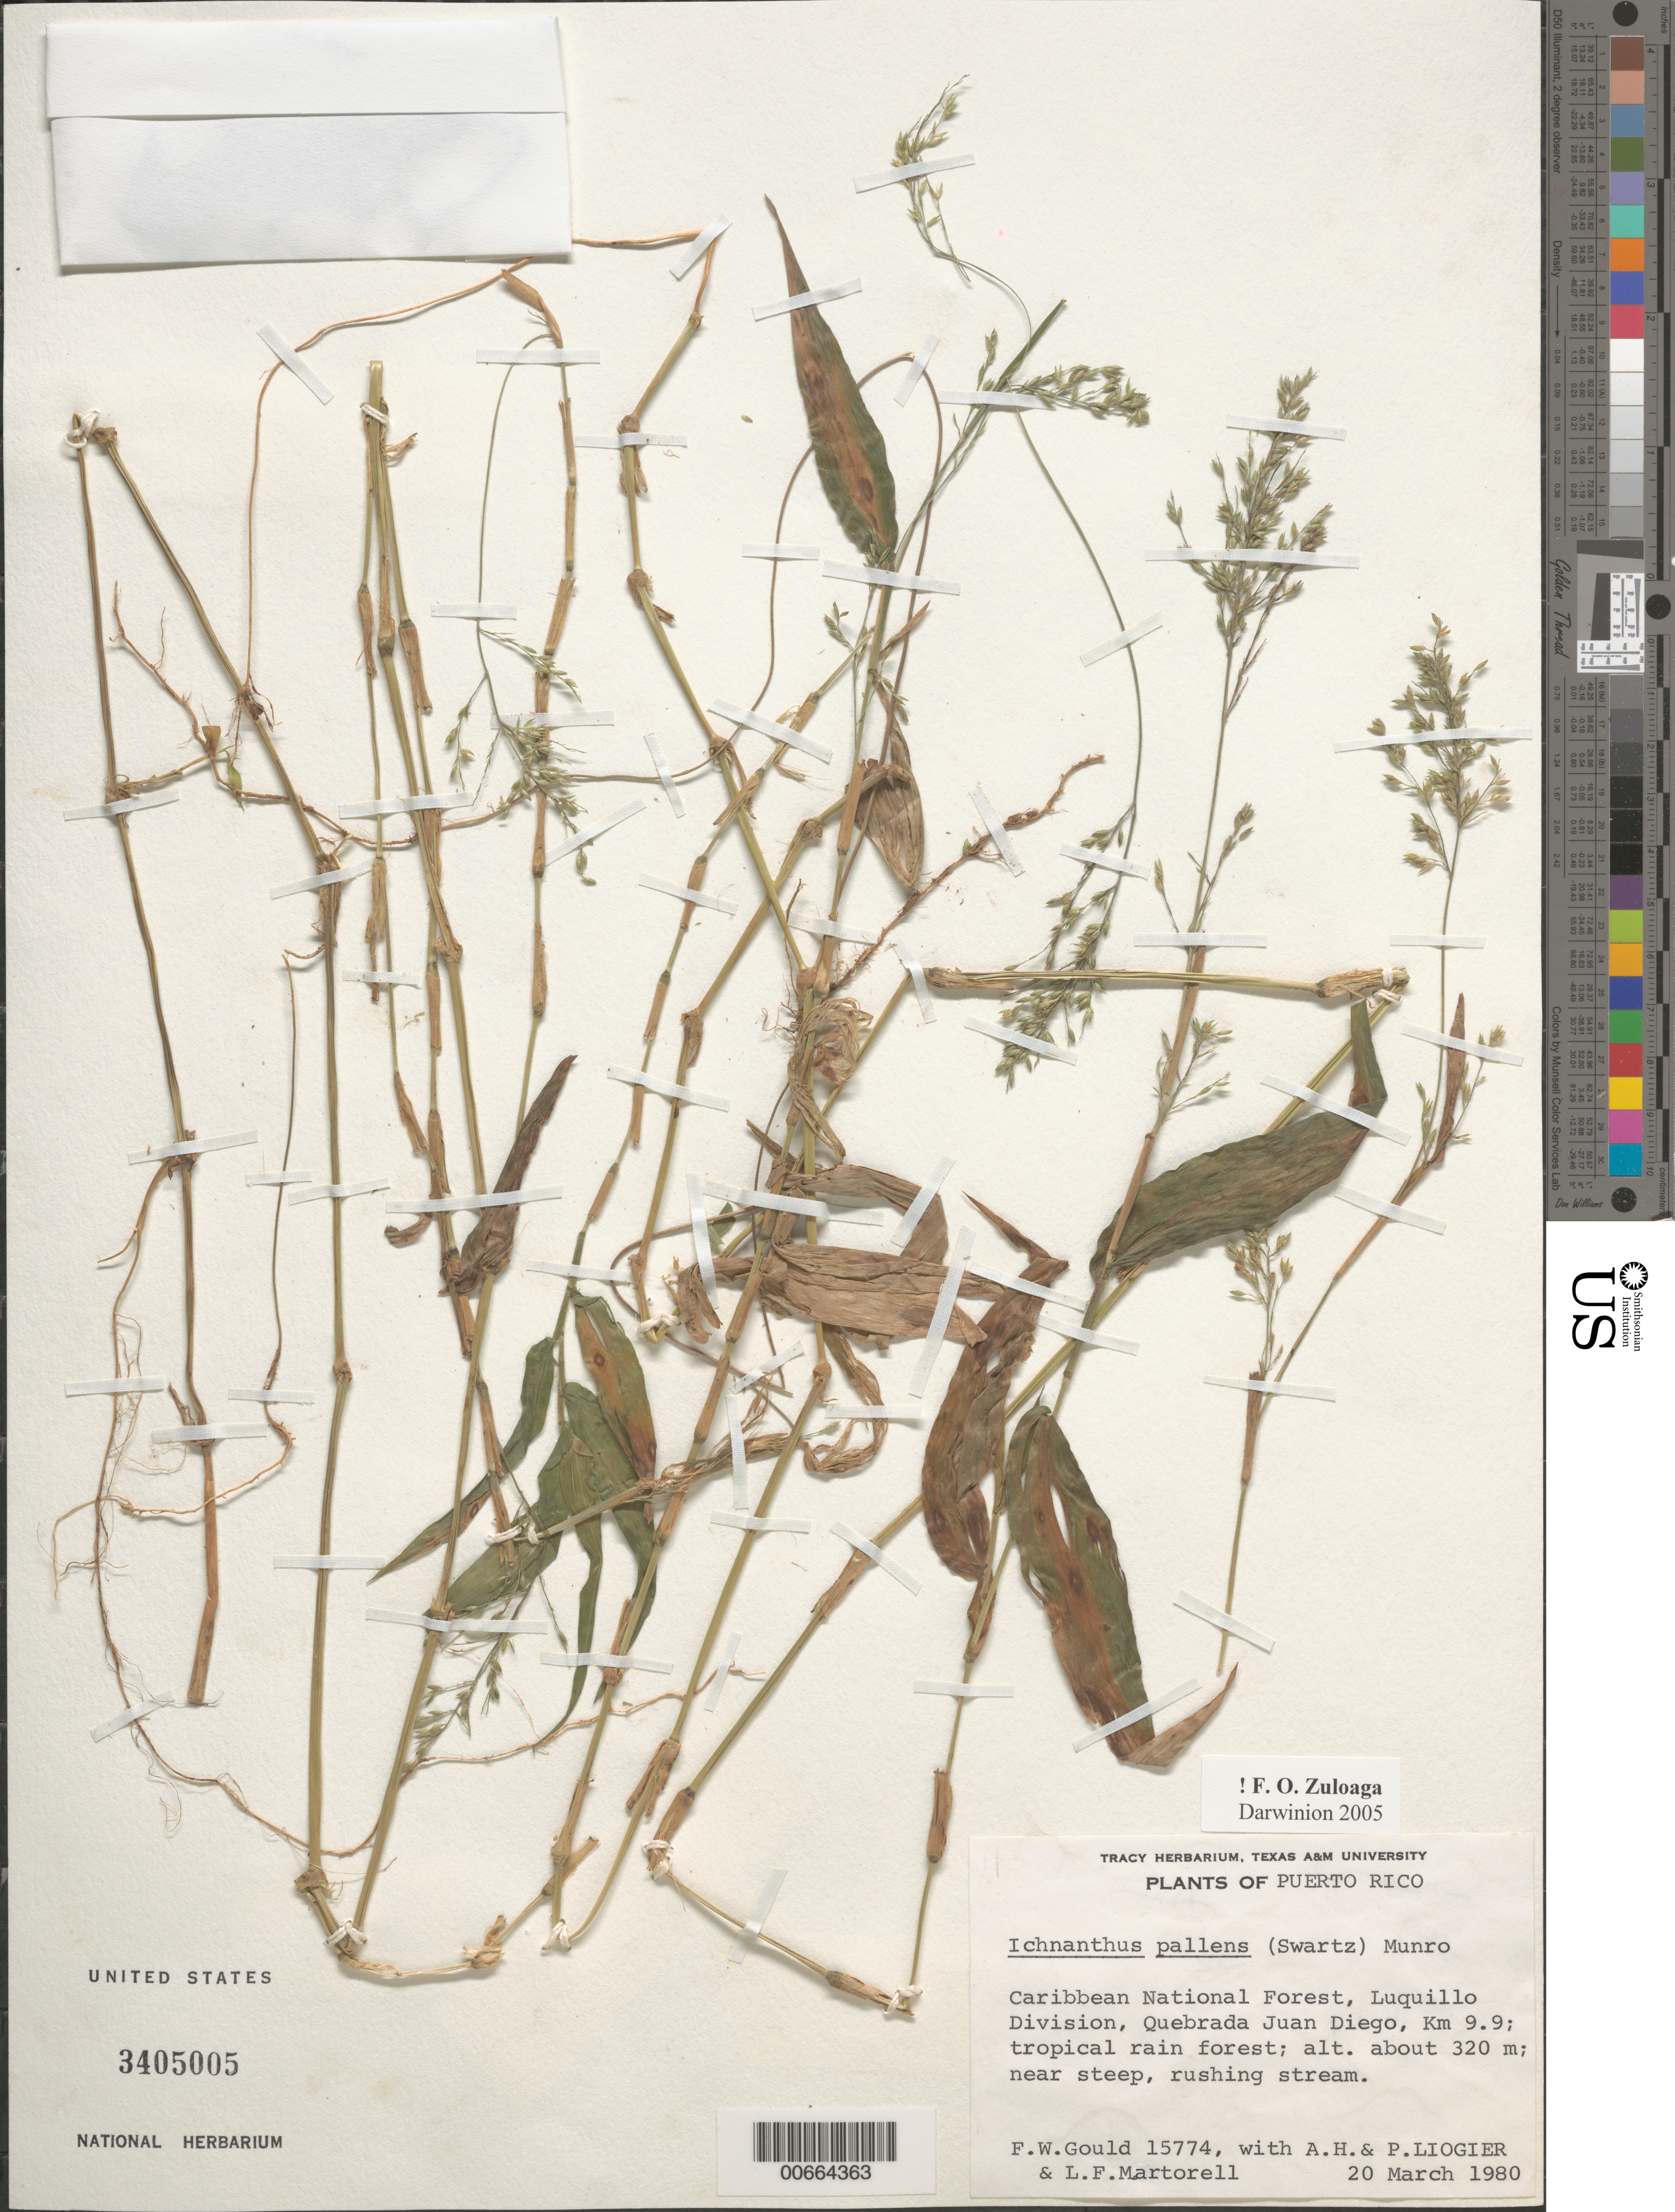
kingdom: Plantae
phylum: Tracheophyta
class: Liliopsida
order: Poales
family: Poaceae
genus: Ichnanthus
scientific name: Ichnanthus pallens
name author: (Sw.) Munro ex Benth.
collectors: F. W. Gould, A. H. Liogier & L. Martorell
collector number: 15774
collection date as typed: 20 Mar 1980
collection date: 1980-03-20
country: Puerto Rico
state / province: Luquillo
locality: Caribbean Natl. Forest, Luquillo Division, Quebrada Juan Diego, km 9.9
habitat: Tropical rain forest, near steep, rushing stream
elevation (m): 320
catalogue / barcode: US 3405005